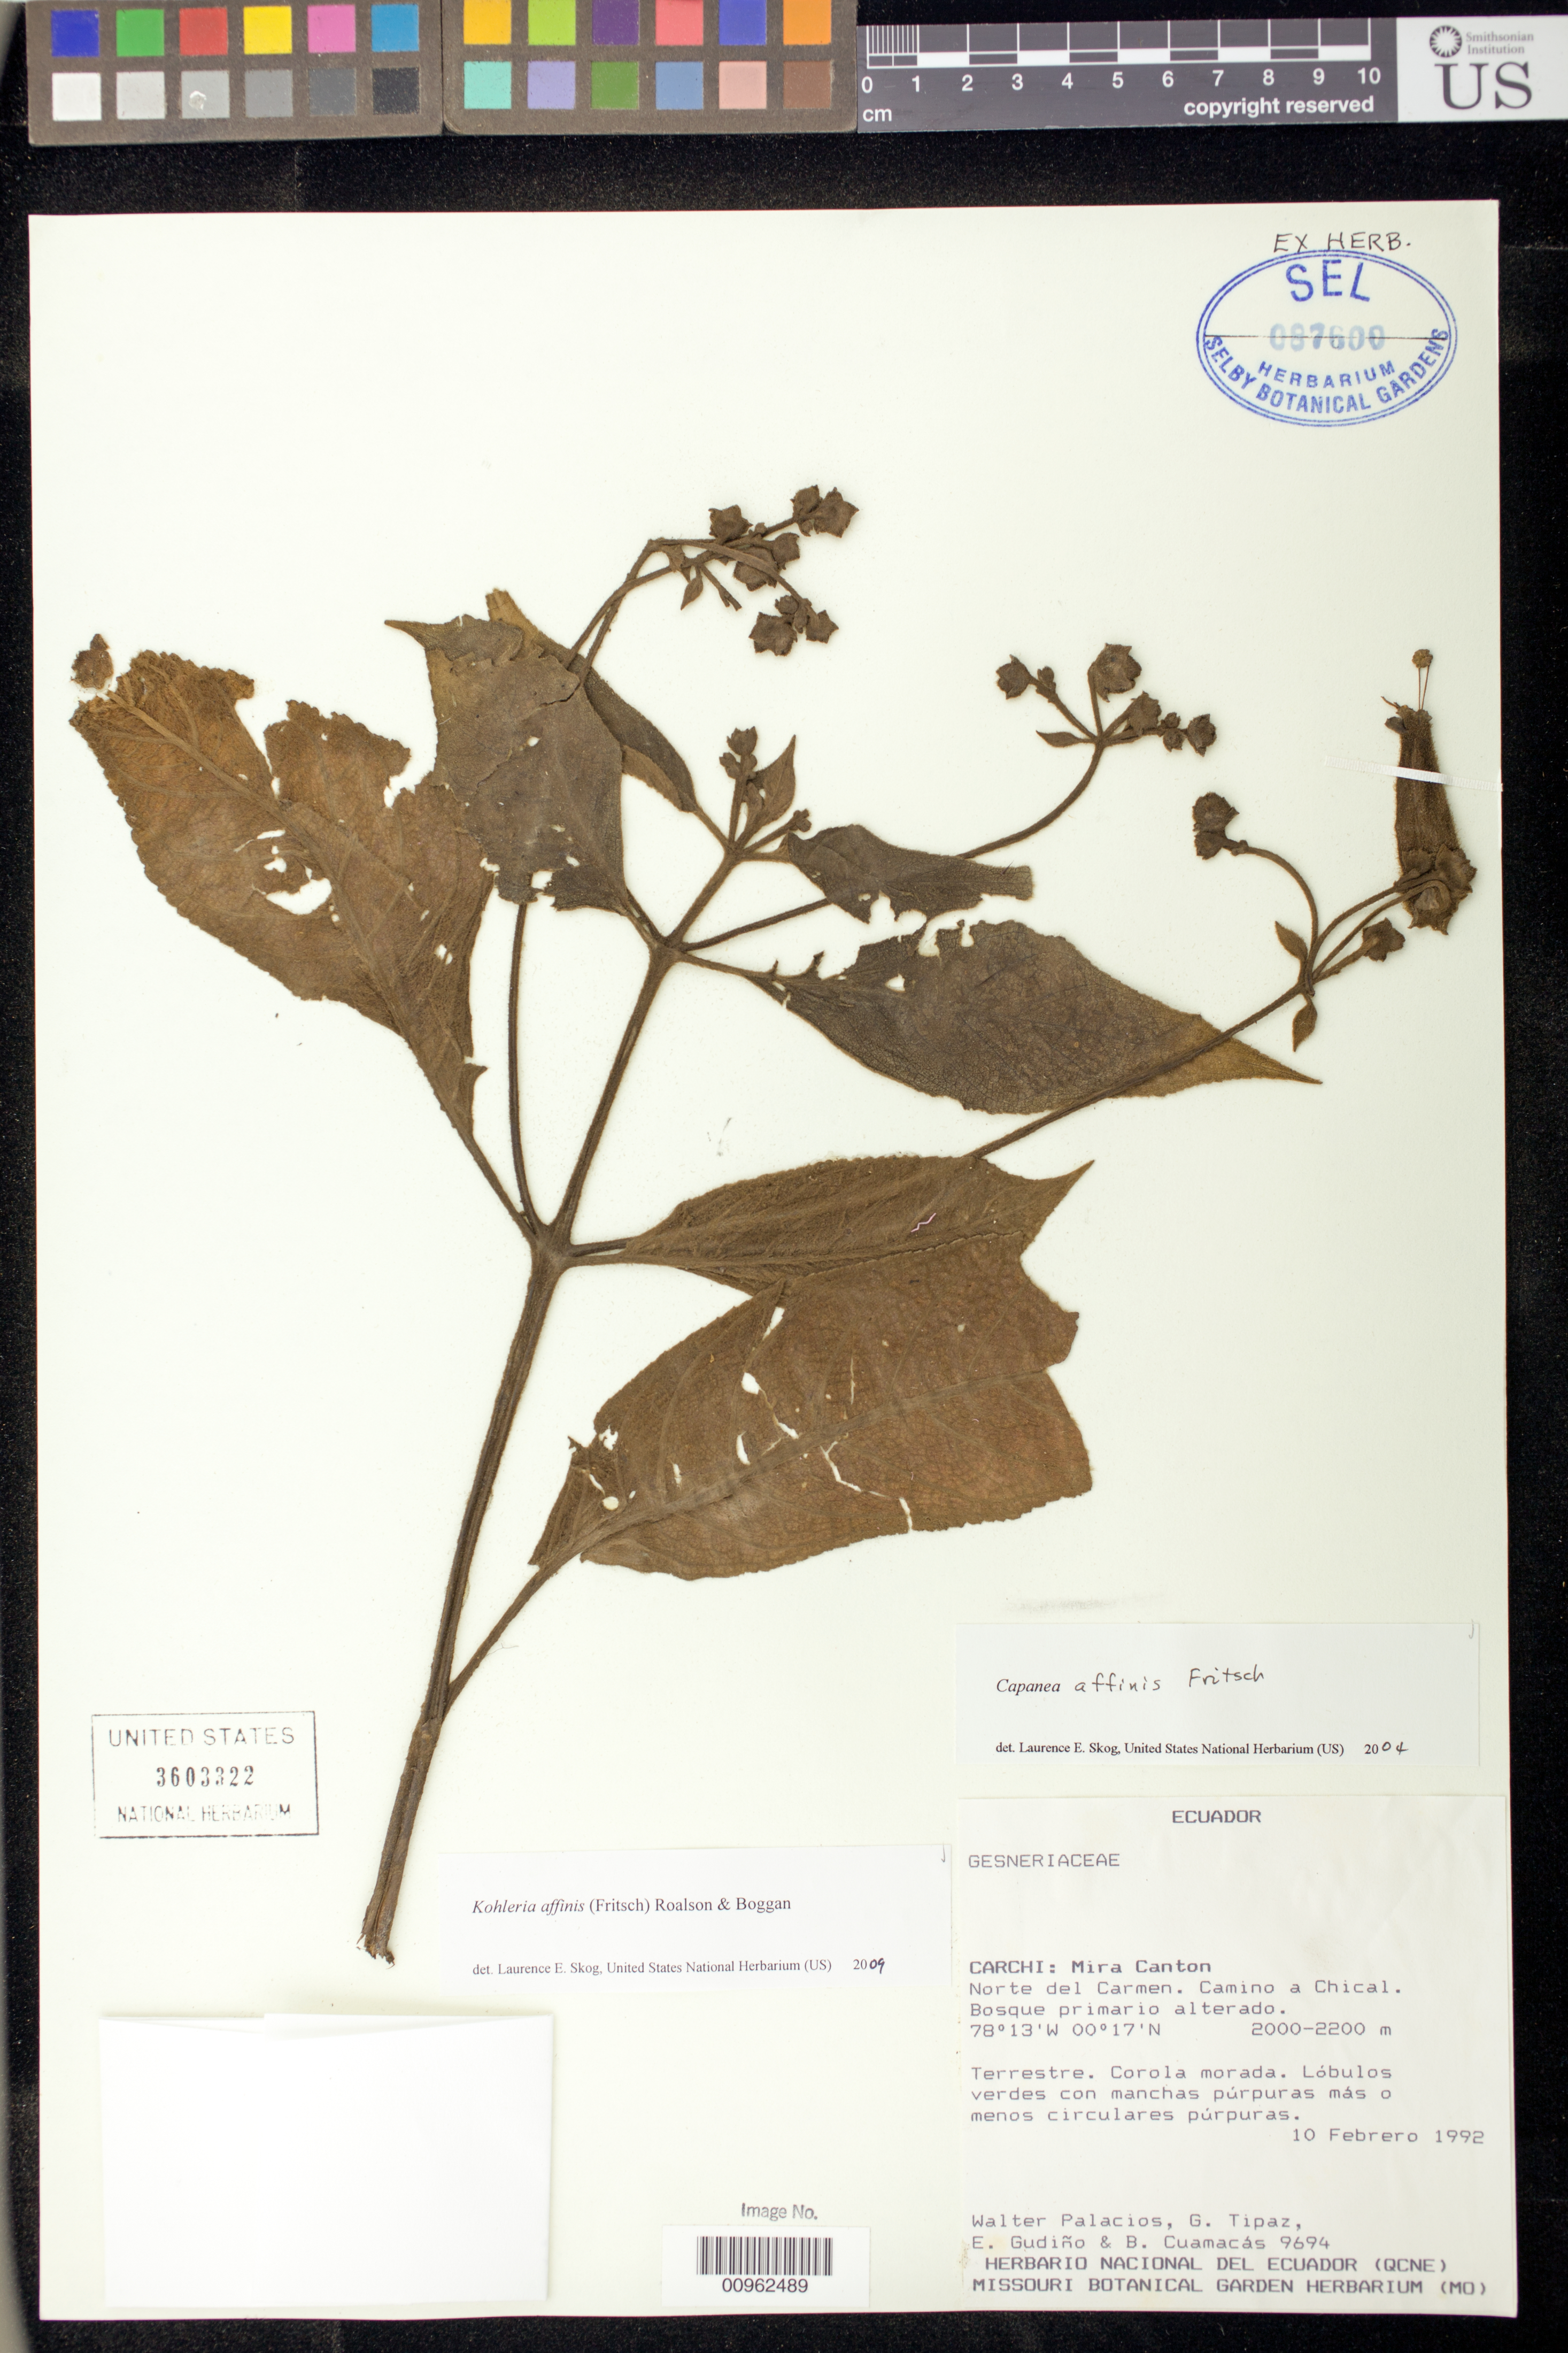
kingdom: Plantae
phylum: Tracheophyta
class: Magnoliopsida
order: Lamiales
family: Gesneriaceae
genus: Kohleria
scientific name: Kohleria affinis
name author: (Fritsch) Roalson & Boggan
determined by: Skog, Laurence E.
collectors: W. Palacios, G. Tipaz, E. Gudiño & B. Cuamacas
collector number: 9694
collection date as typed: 10 Feb 1992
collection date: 1992-02-10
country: Ecuador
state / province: Carchi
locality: Mira Canton, El Carmen; Camino a Chical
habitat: Bosque primario alterado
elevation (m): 2000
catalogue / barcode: US 3603322